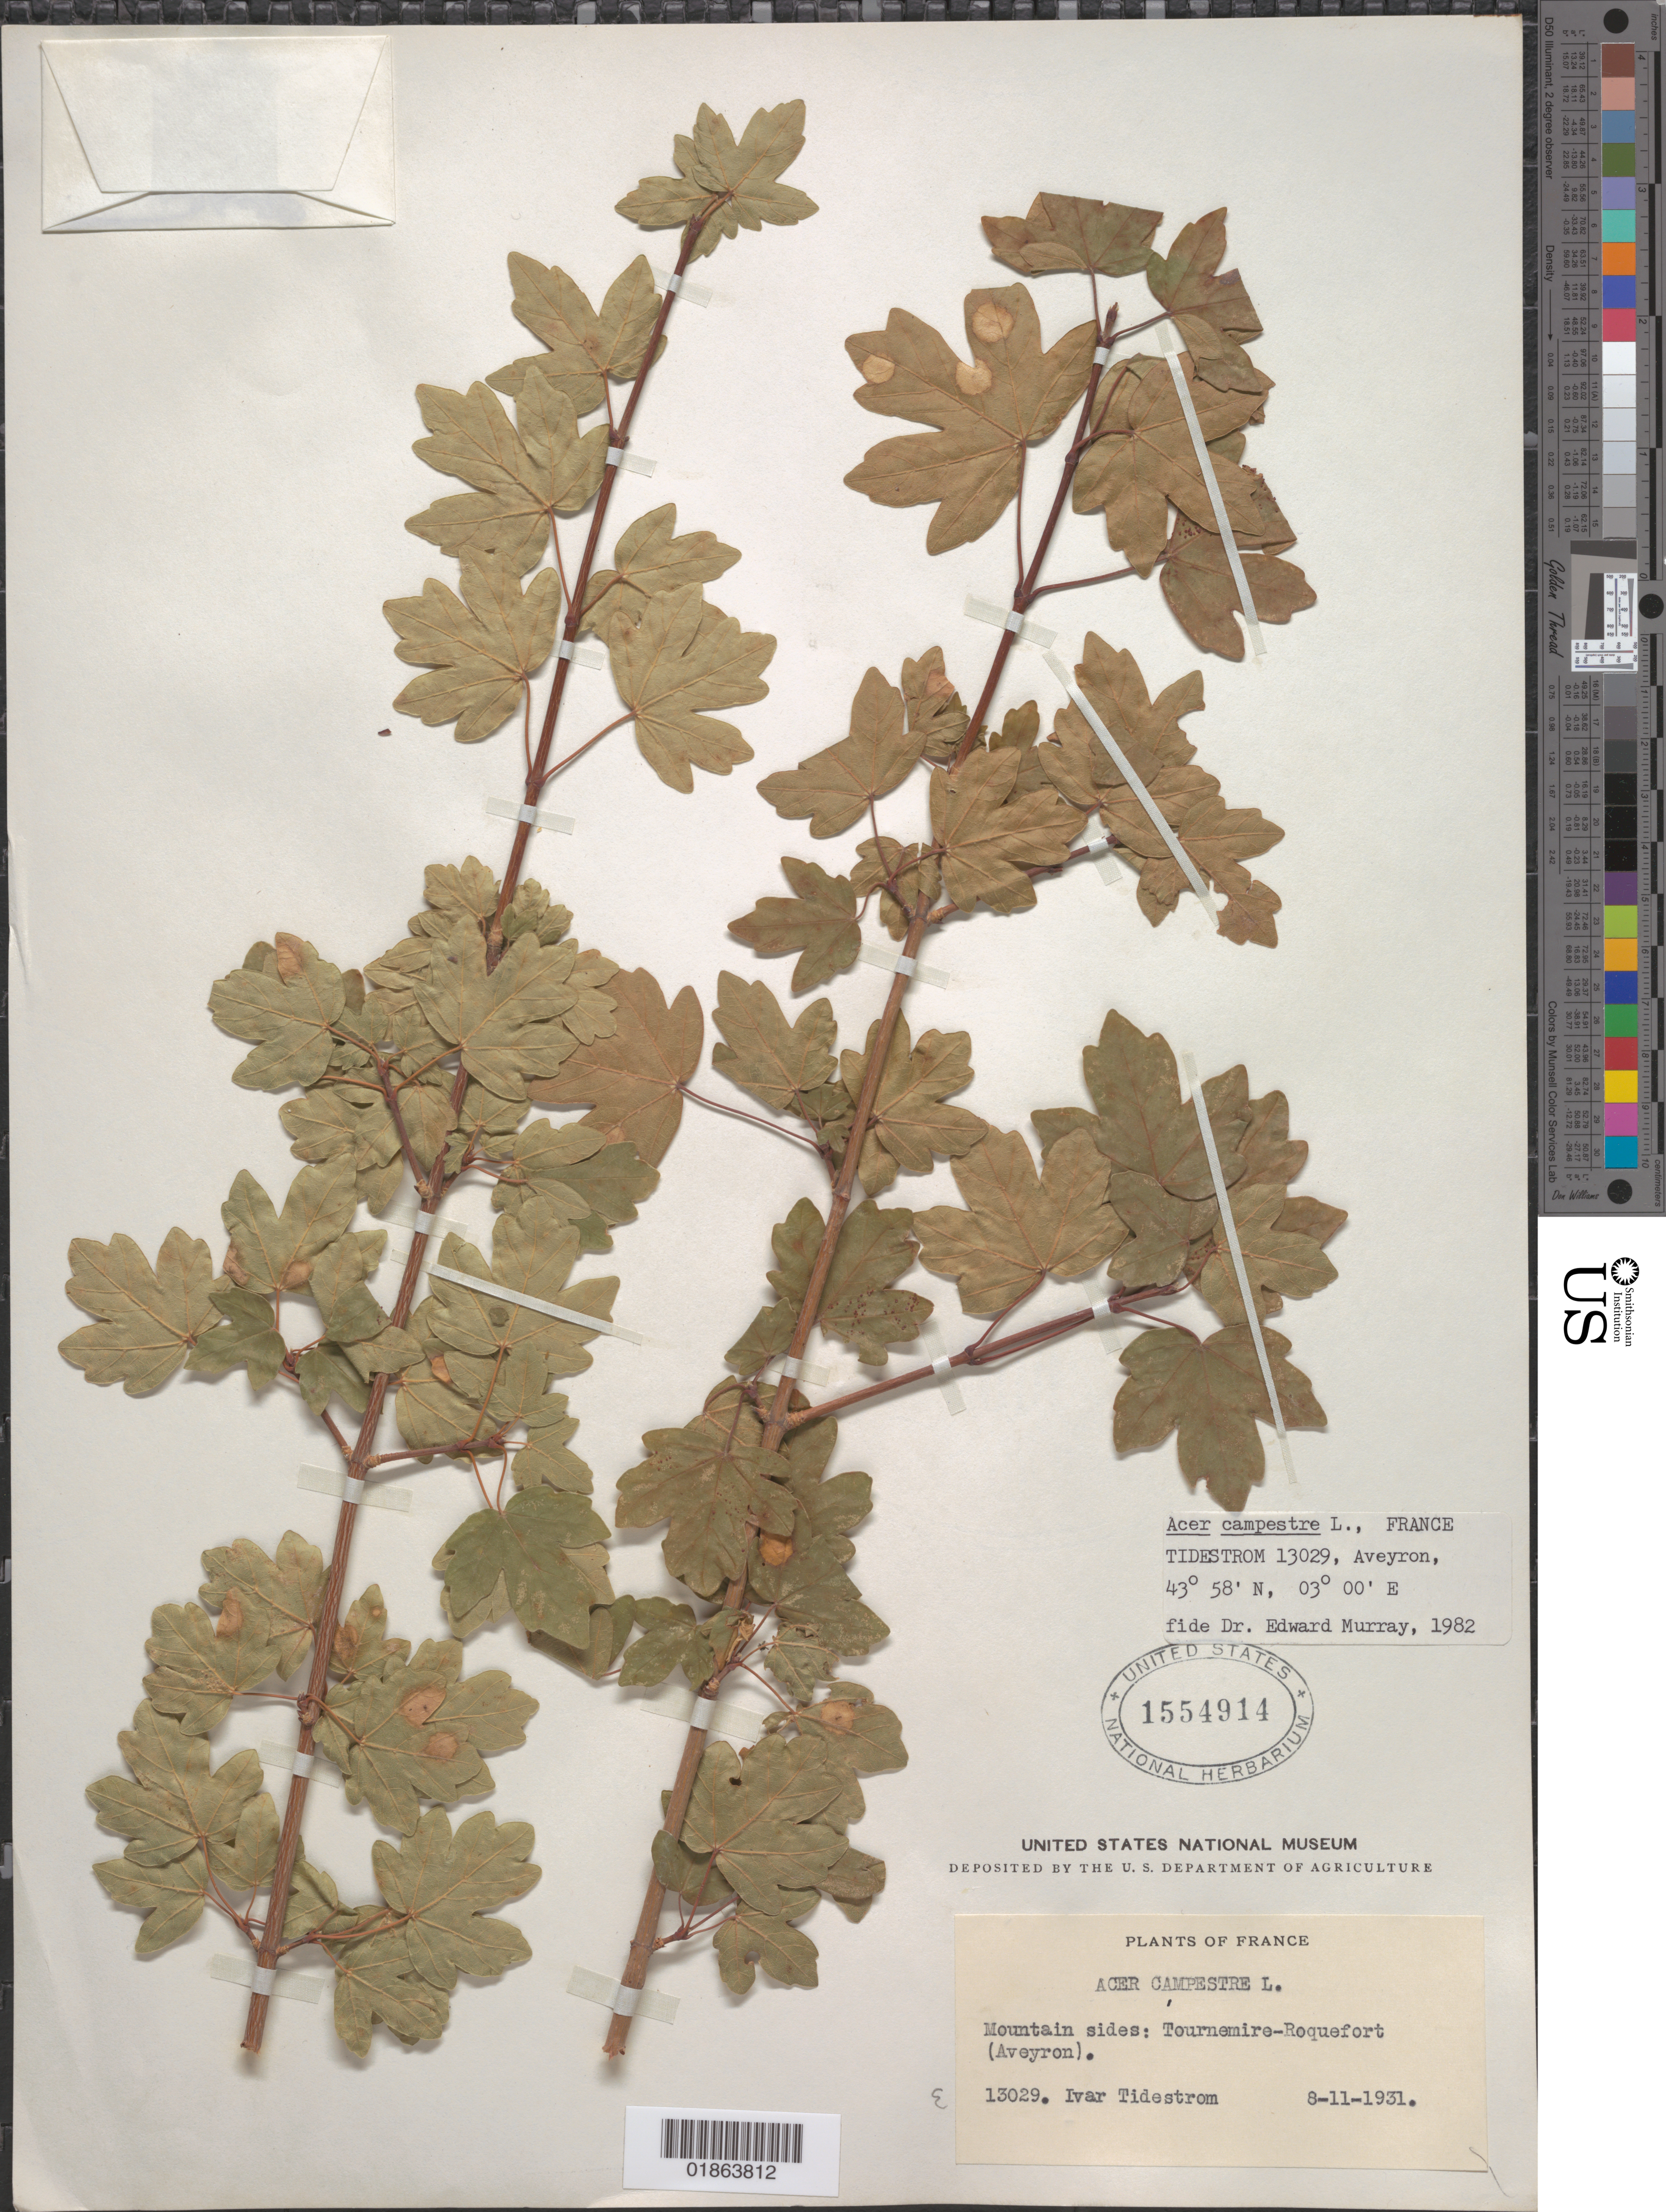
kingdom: Plantae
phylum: Tracheophyta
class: Magnoliopsida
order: Sapindales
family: Sapindaceae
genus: Acer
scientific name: Acer campestre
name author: L.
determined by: Murray, Edward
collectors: I. F. Tidestrom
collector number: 13029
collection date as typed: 8-11-1931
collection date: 1931-08-11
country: France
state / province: Occitanie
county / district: Aveyron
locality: Tournemire-Roquefort (Aveyron)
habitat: Mountain sides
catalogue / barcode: US 1554914